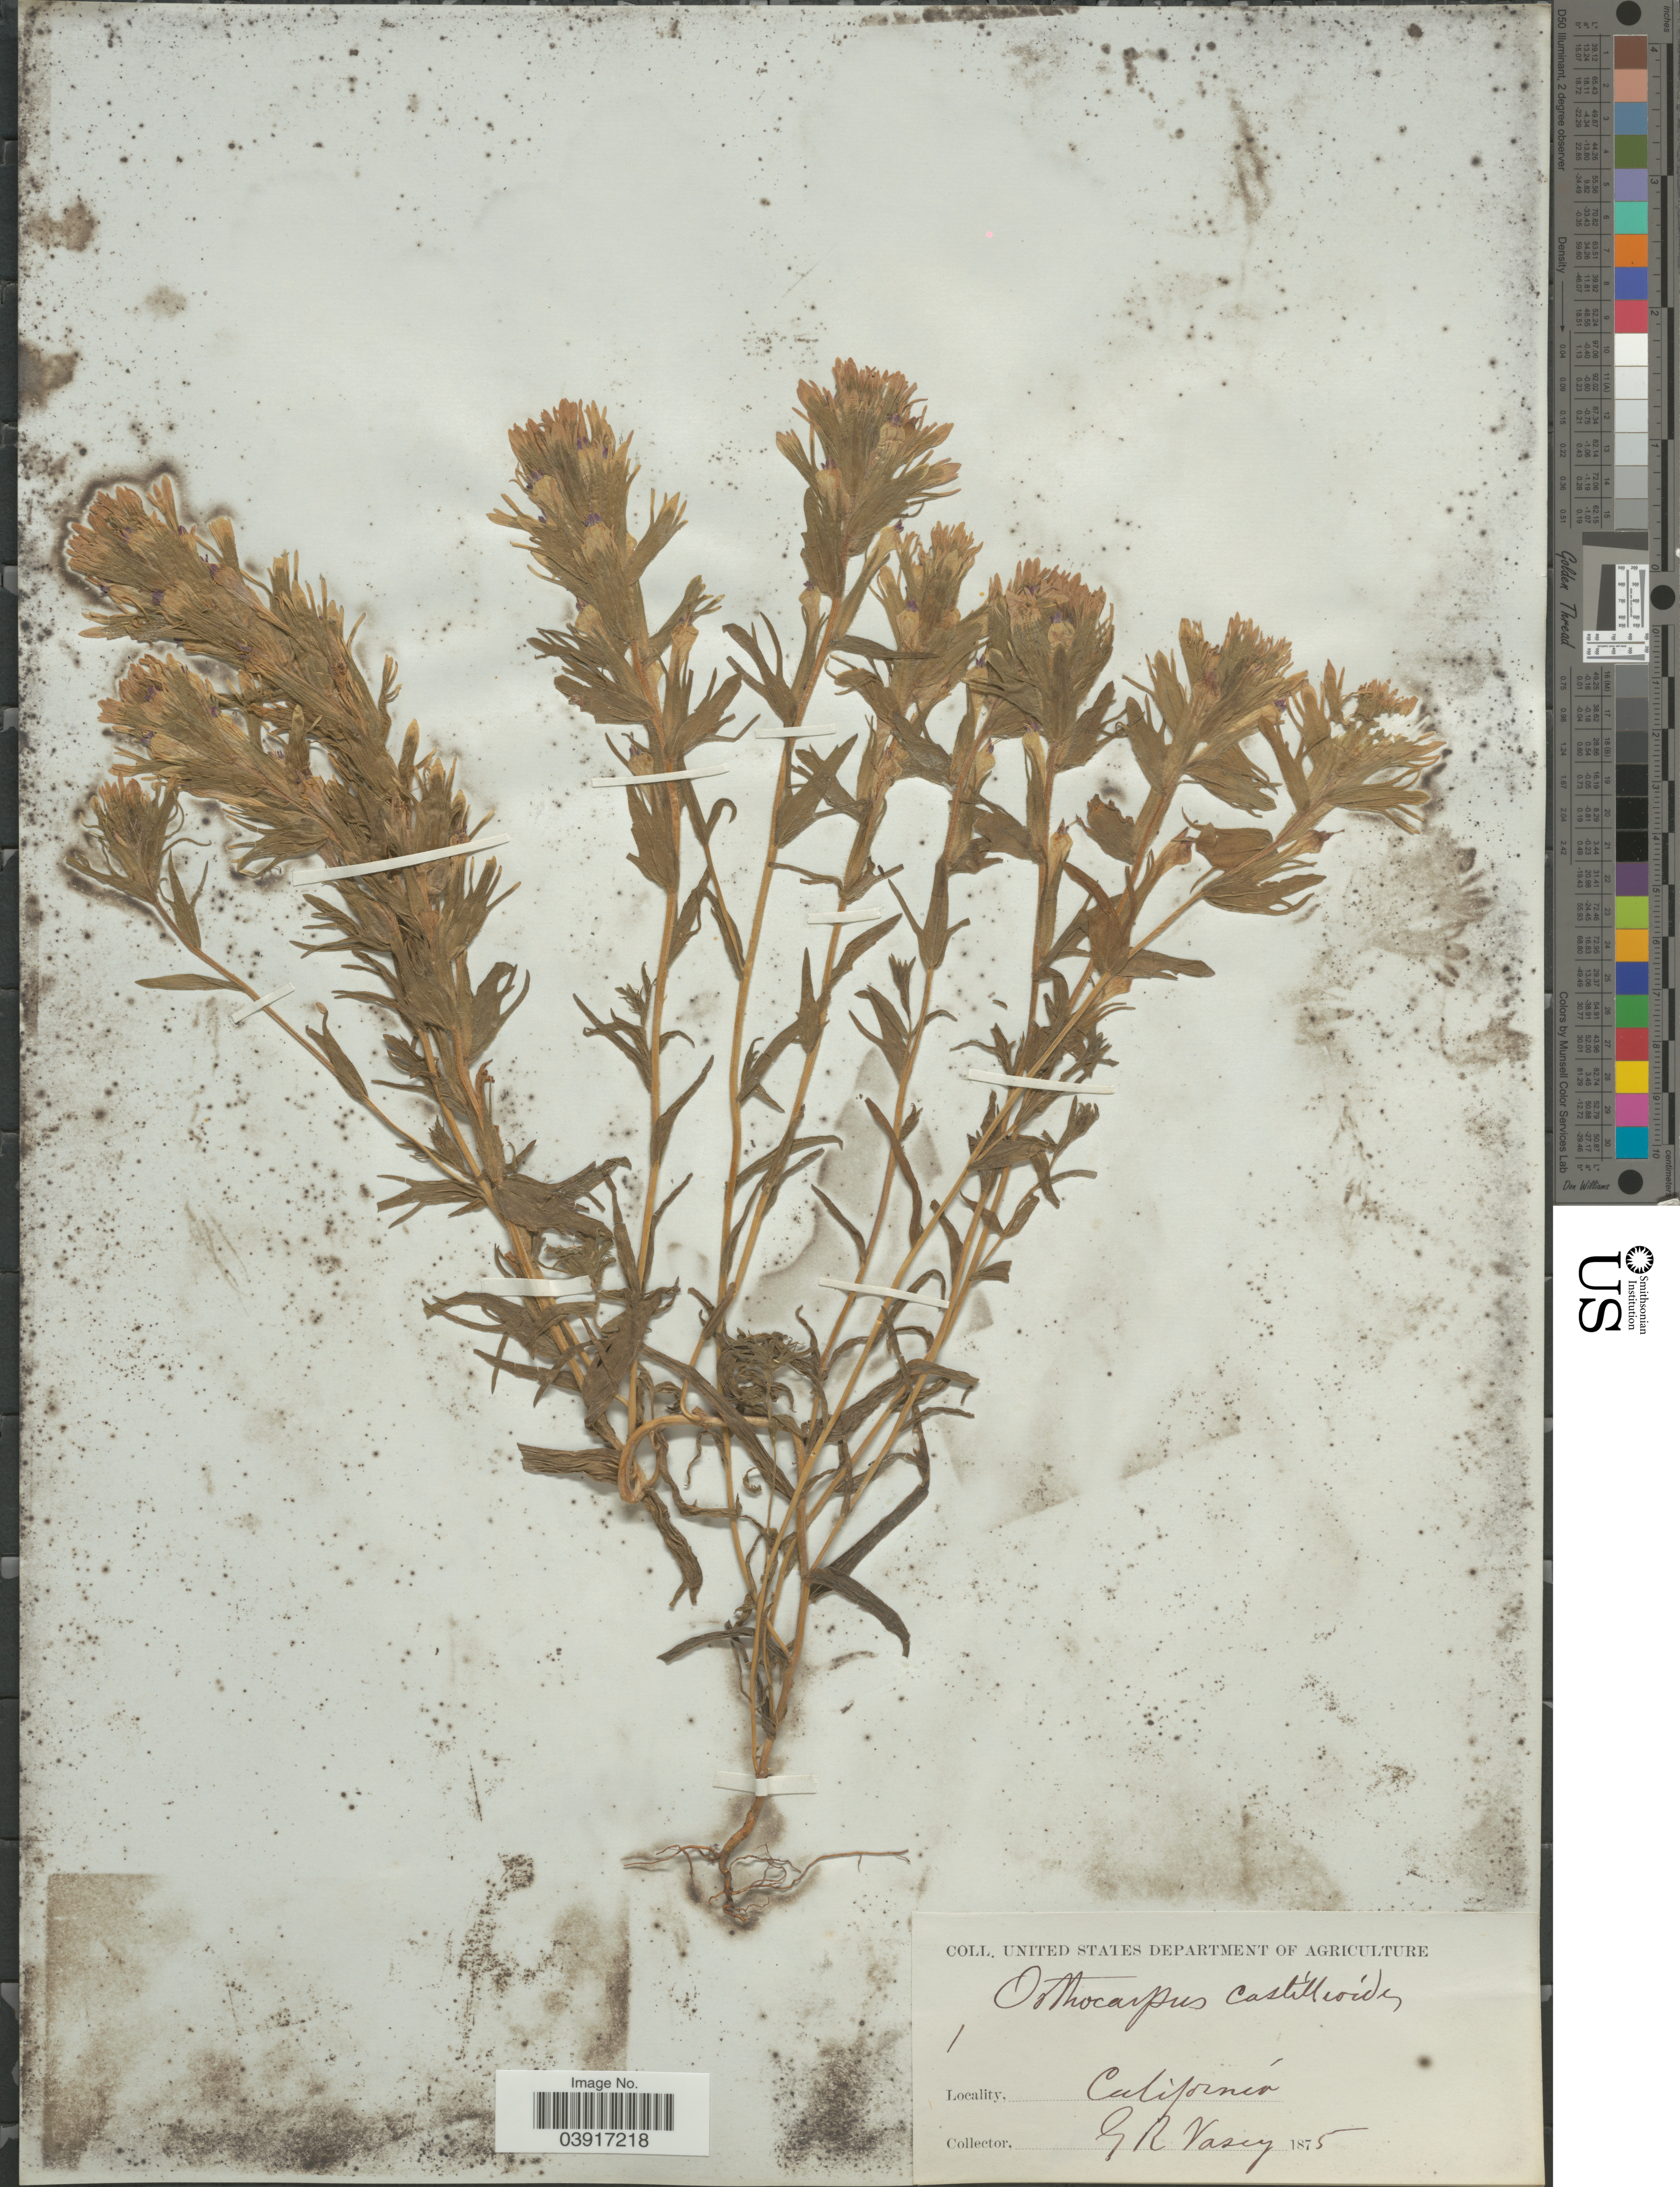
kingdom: Plantae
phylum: Tracheophyta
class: Magnoliopsida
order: Lamiales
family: Orobanchaceae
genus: Orthocarpus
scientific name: Orthocarpus castillejoides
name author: Benth.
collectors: G. R. Vasey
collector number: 1 ?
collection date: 1875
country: United States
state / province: California